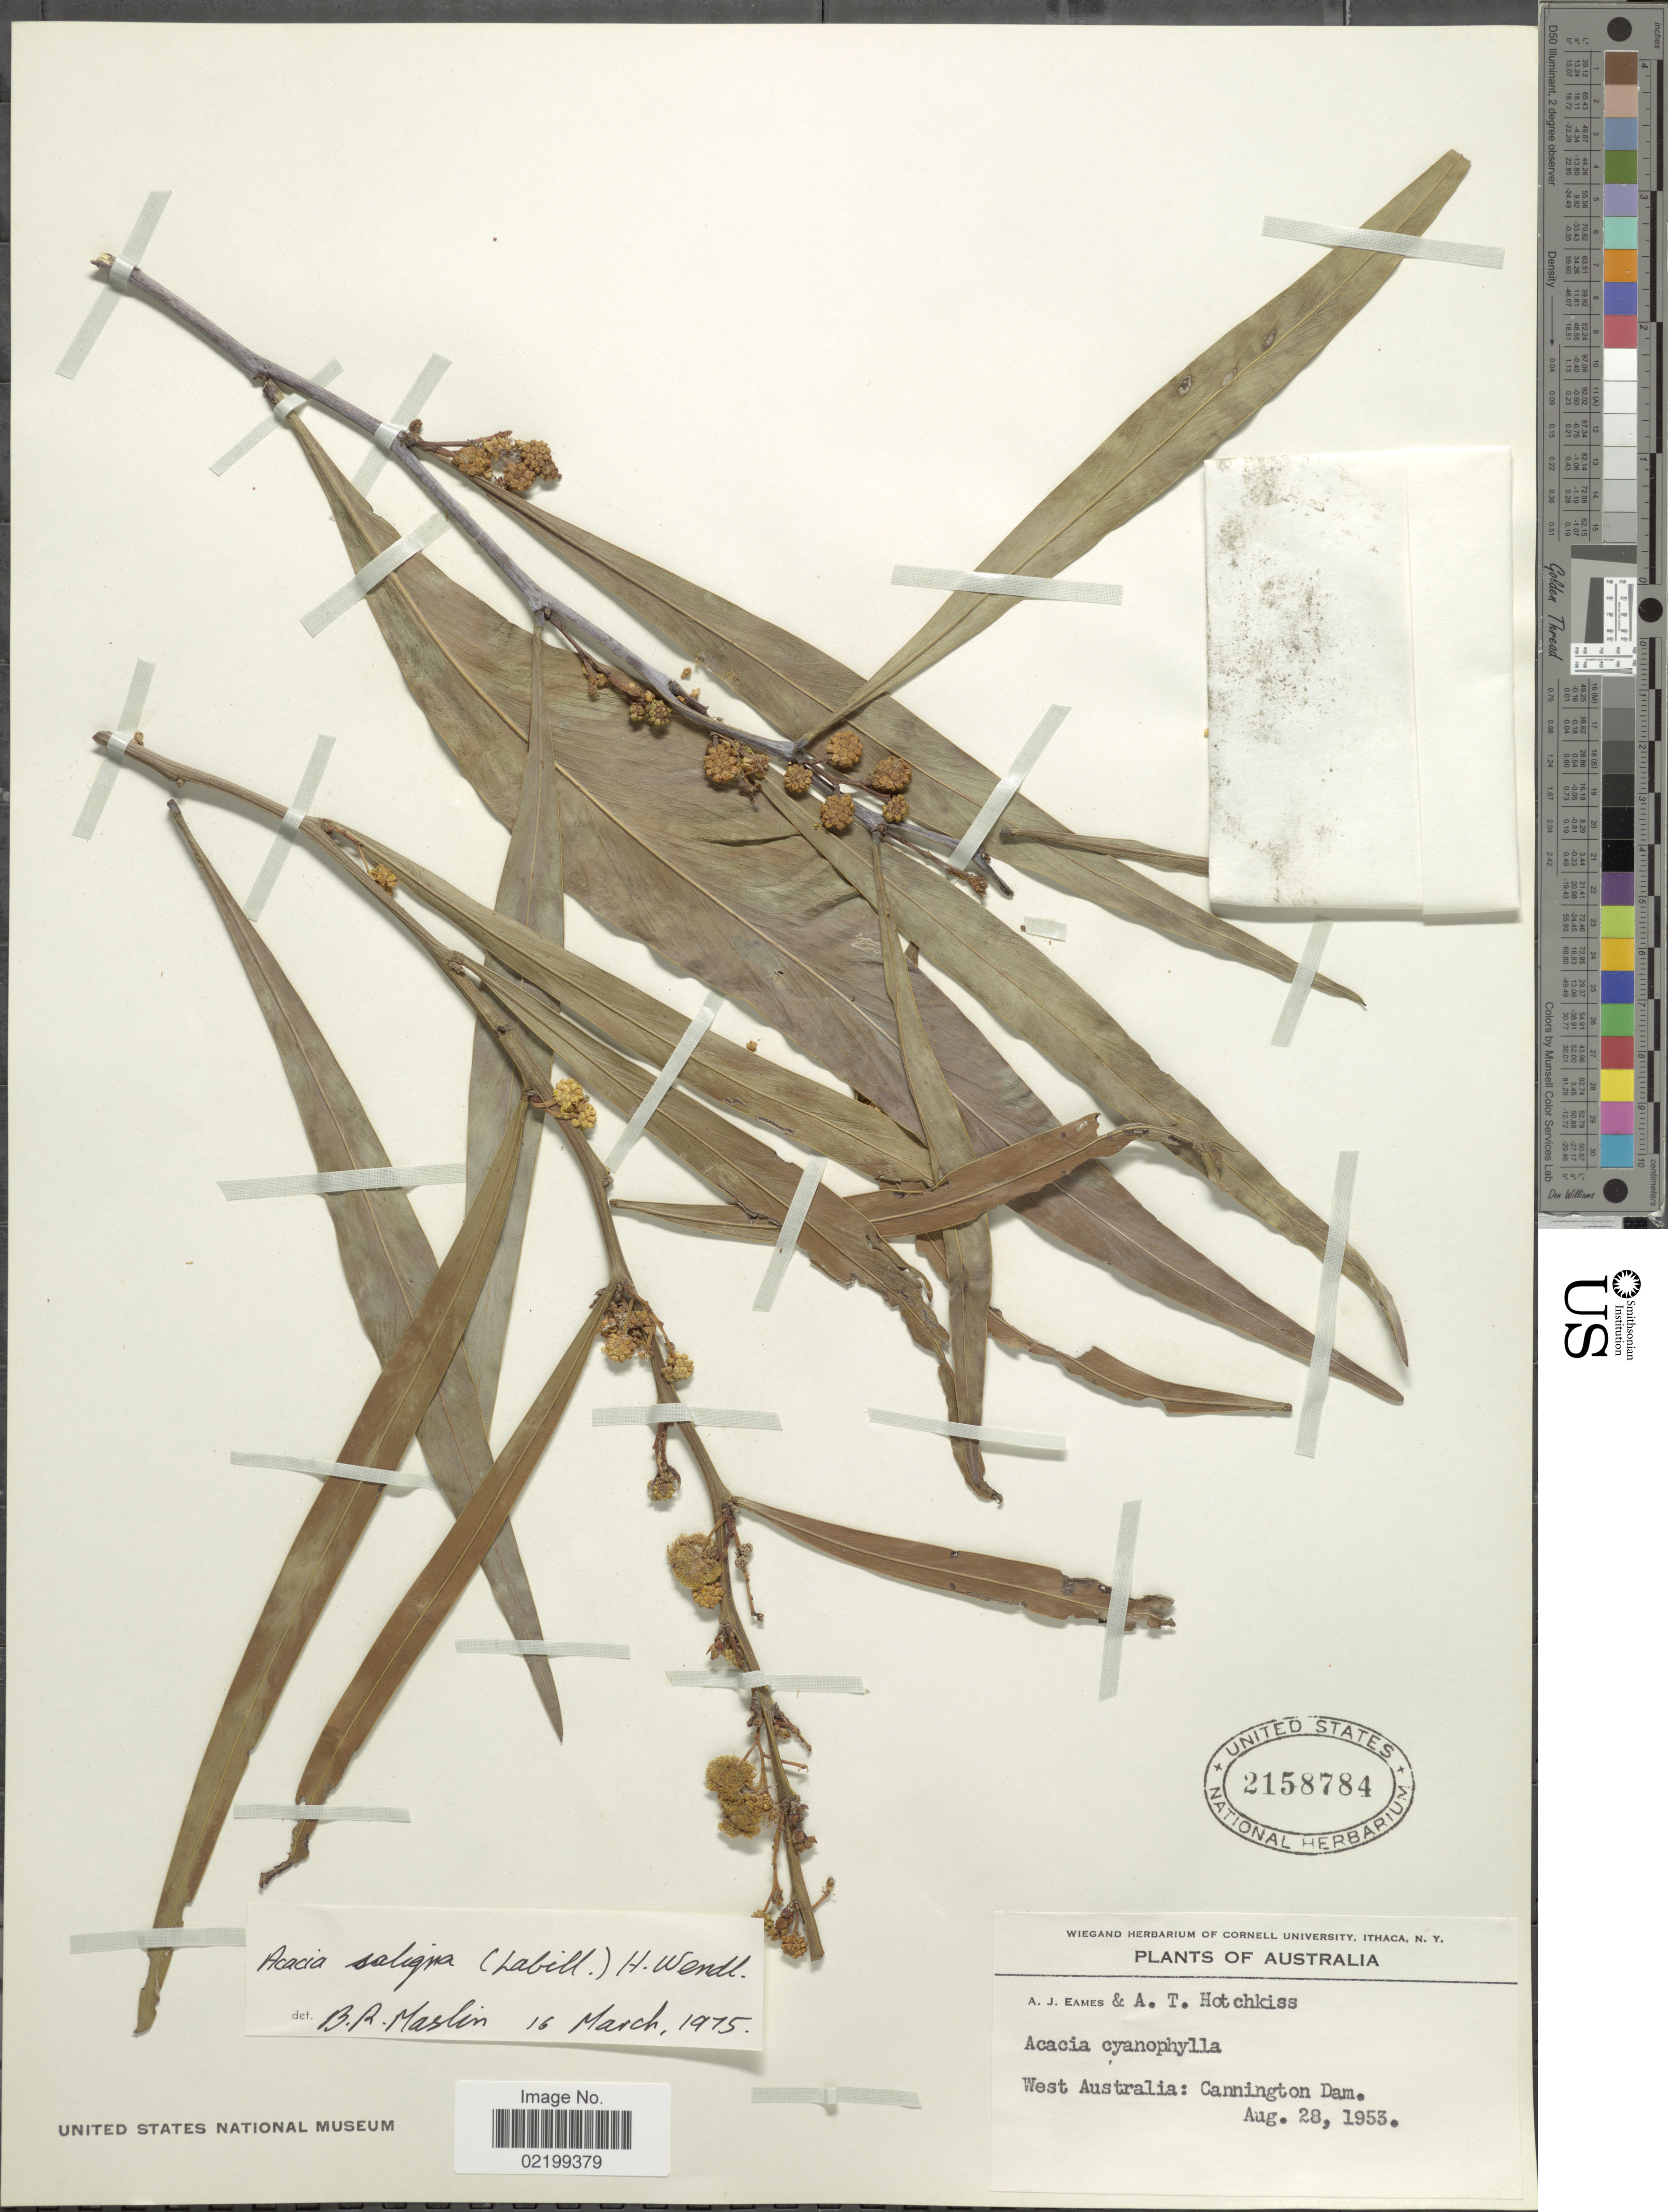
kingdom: Plantae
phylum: Tracheophyta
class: Magnoliopsida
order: Fabales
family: Fabaceae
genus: Acacia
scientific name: Acacia saligna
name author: (Labill.) H.L. Wendl.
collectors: A. J. Eames & A. Hotchkiss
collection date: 1953-09-28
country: Australia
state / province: Western Australia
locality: West Australia: cannington Dam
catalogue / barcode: US 2158784